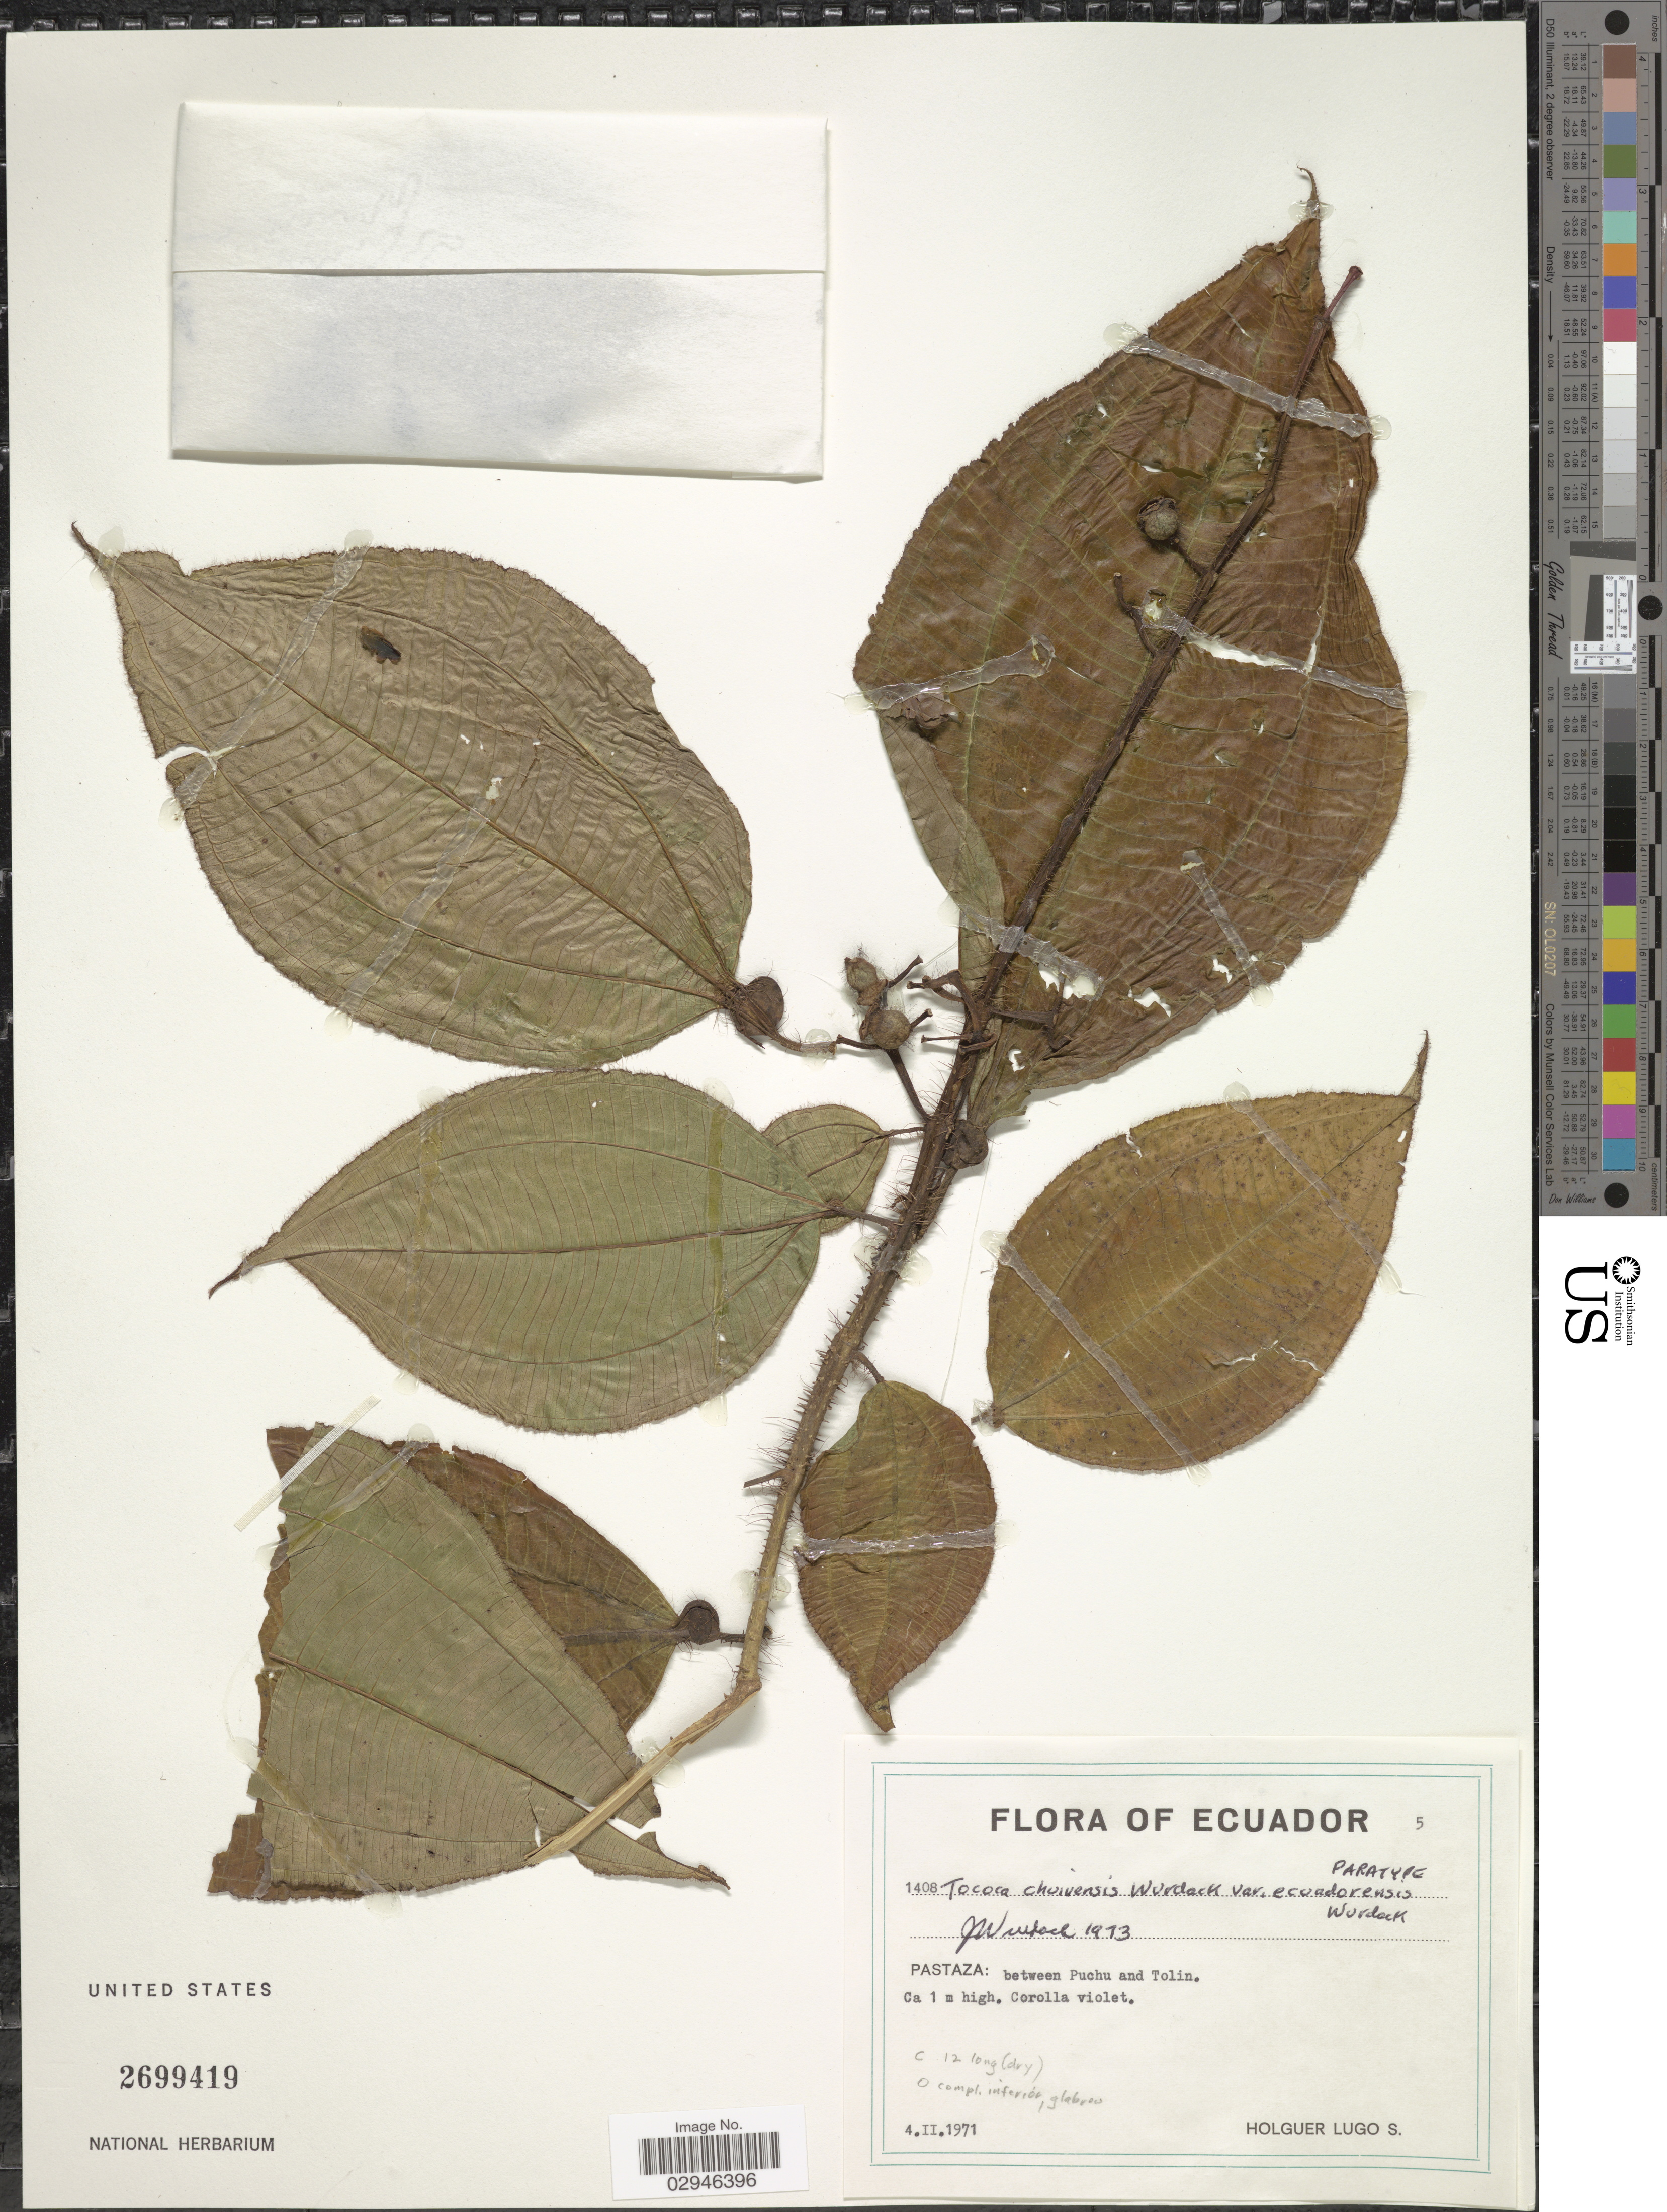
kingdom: Plantae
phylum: Tracheophyta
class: Magnoliopsida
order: Myrtales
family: Melastomataceae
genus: Tococa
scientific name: Tococa chuivensis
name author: Wurdack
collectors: H. Lugo S.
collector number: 1408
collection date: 1971-02-04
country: Ecuador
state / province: Pastaza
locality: Between Puchu and Tolin.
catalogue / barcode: US 2699419